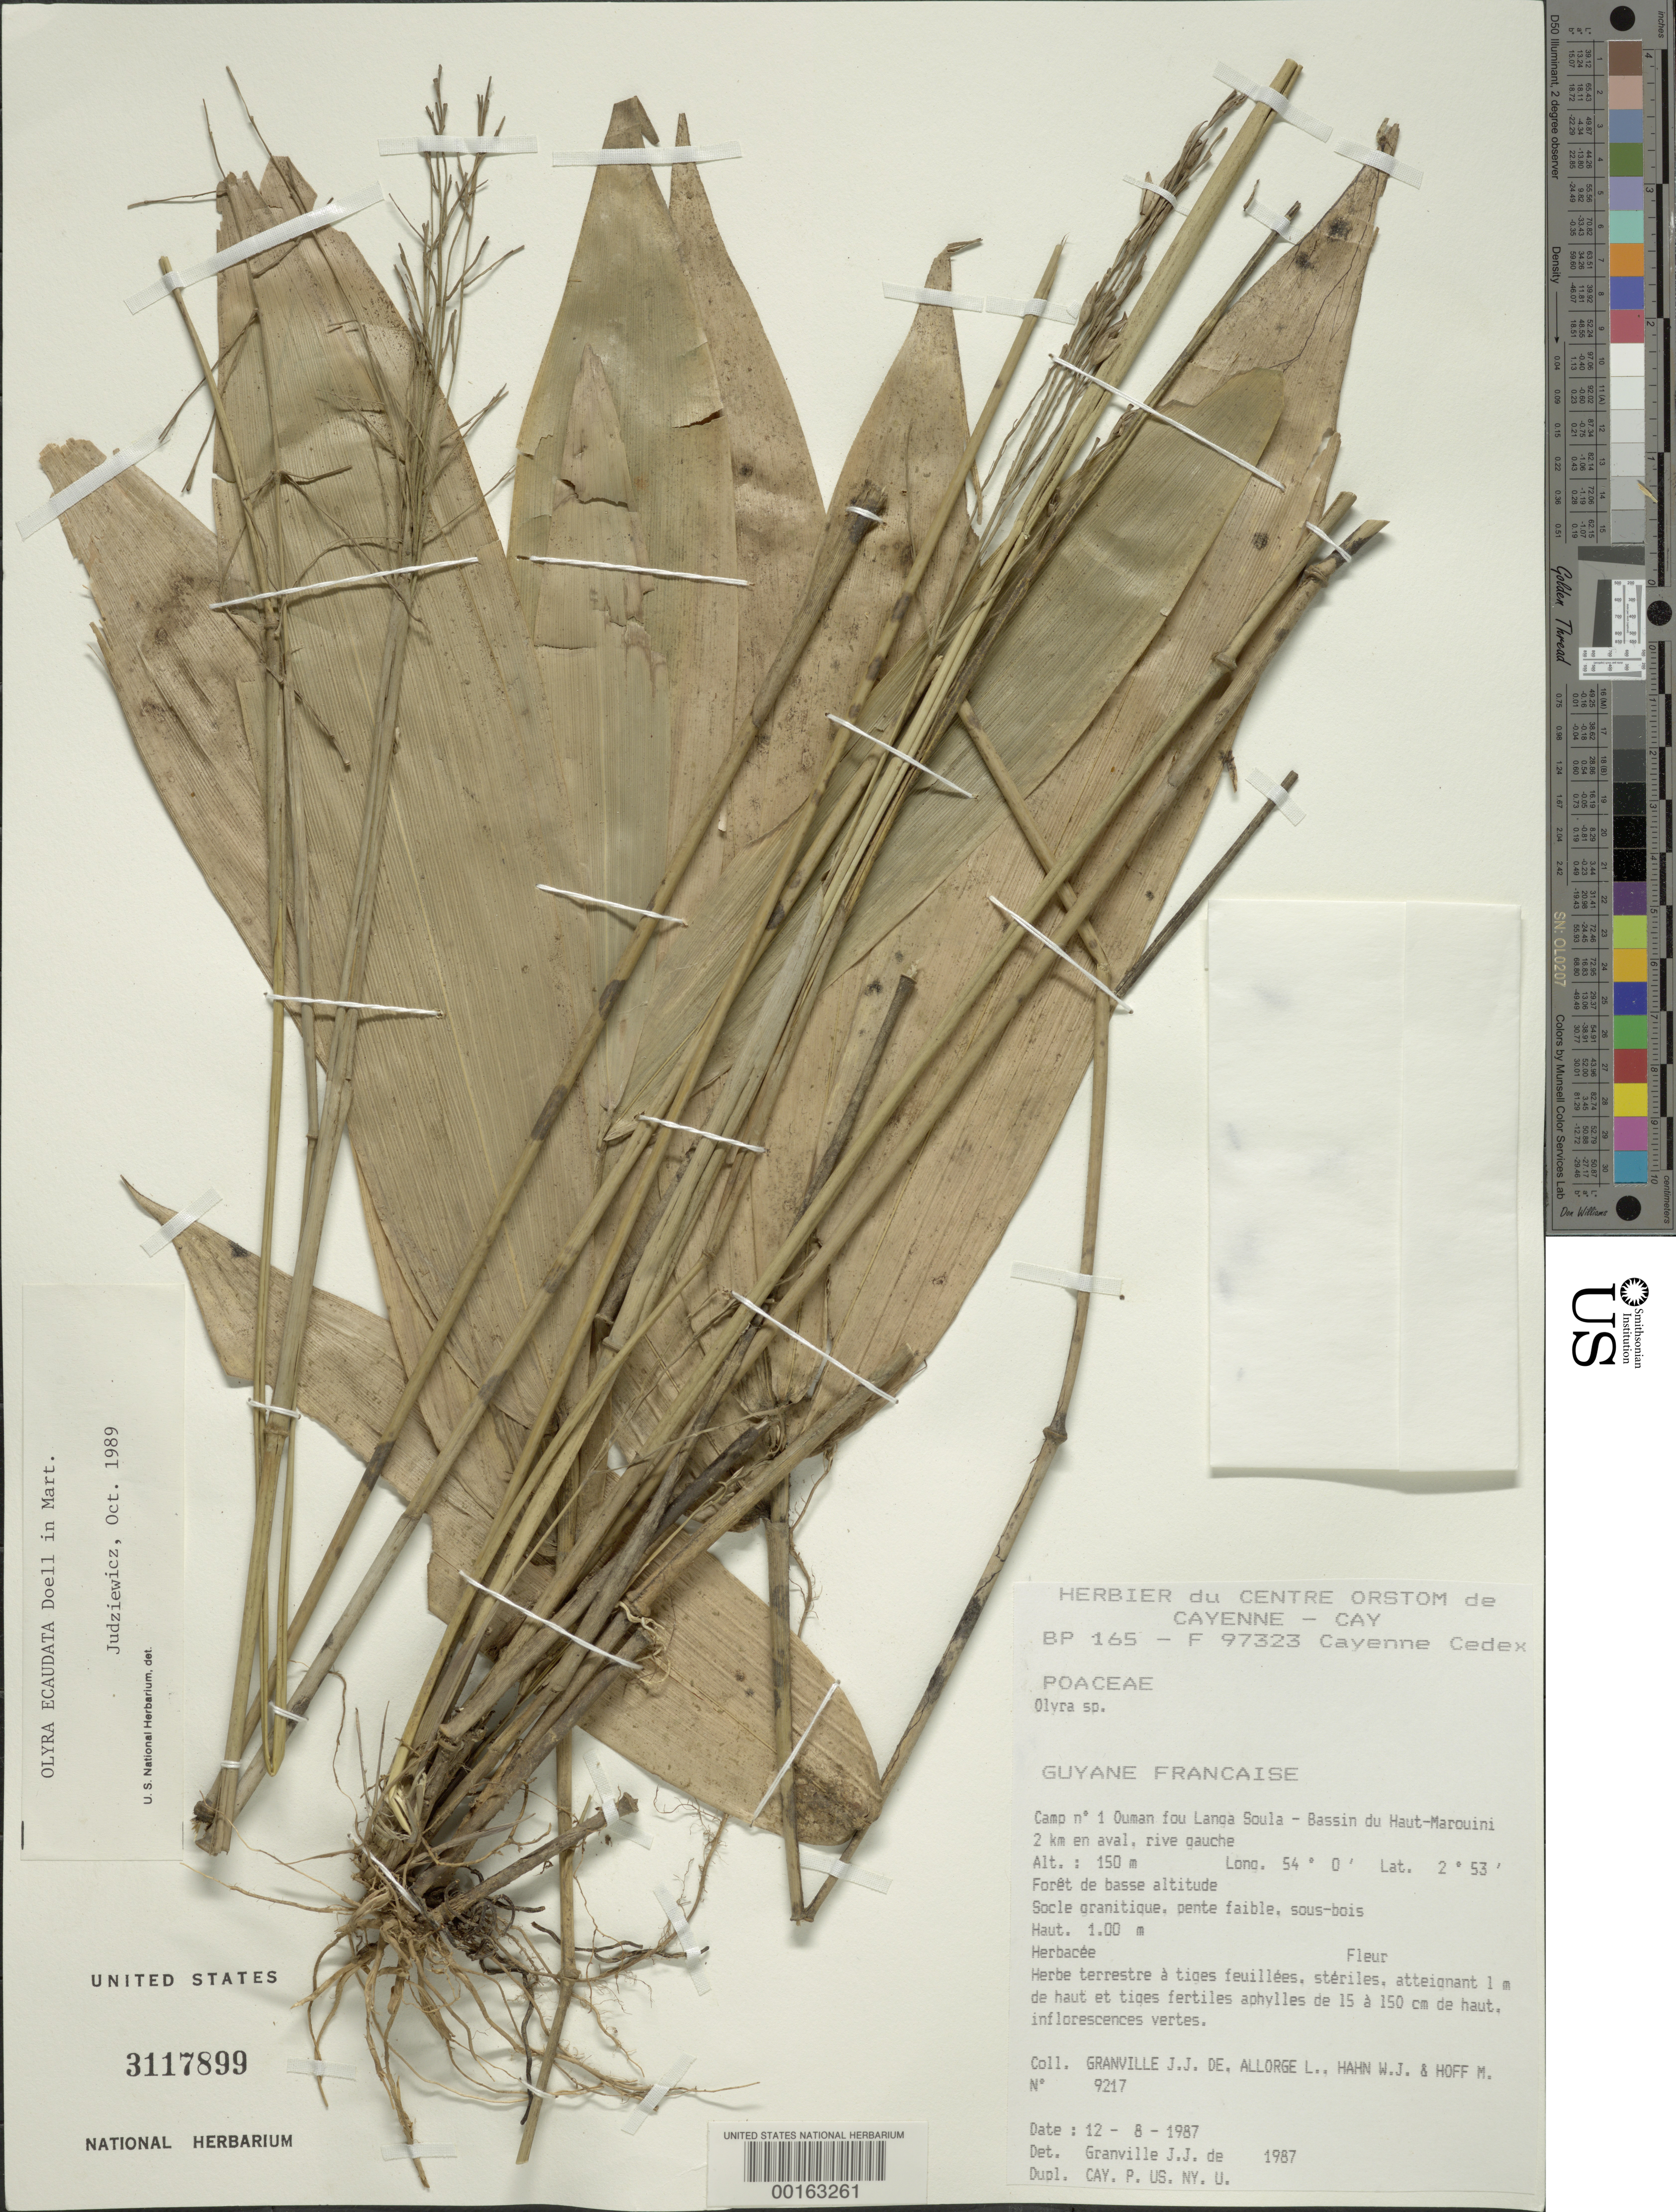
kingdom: Plantae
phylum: Tracheophyta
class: Liliopsida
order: Poales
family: Poaceae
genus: Olyra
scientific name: Olyra ecaudata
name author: Döll in Mart.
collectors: J.-J. de Granville, L. Allorge, W. J. Hahn & M. Hoff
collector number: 9217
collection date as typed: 12 Aug 1987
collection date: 1987-08-12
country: French Guiana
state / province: Saint-Laurent-du-Maroni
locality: Bassin du haut-marouini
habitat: Forest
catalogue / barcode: US 3117899